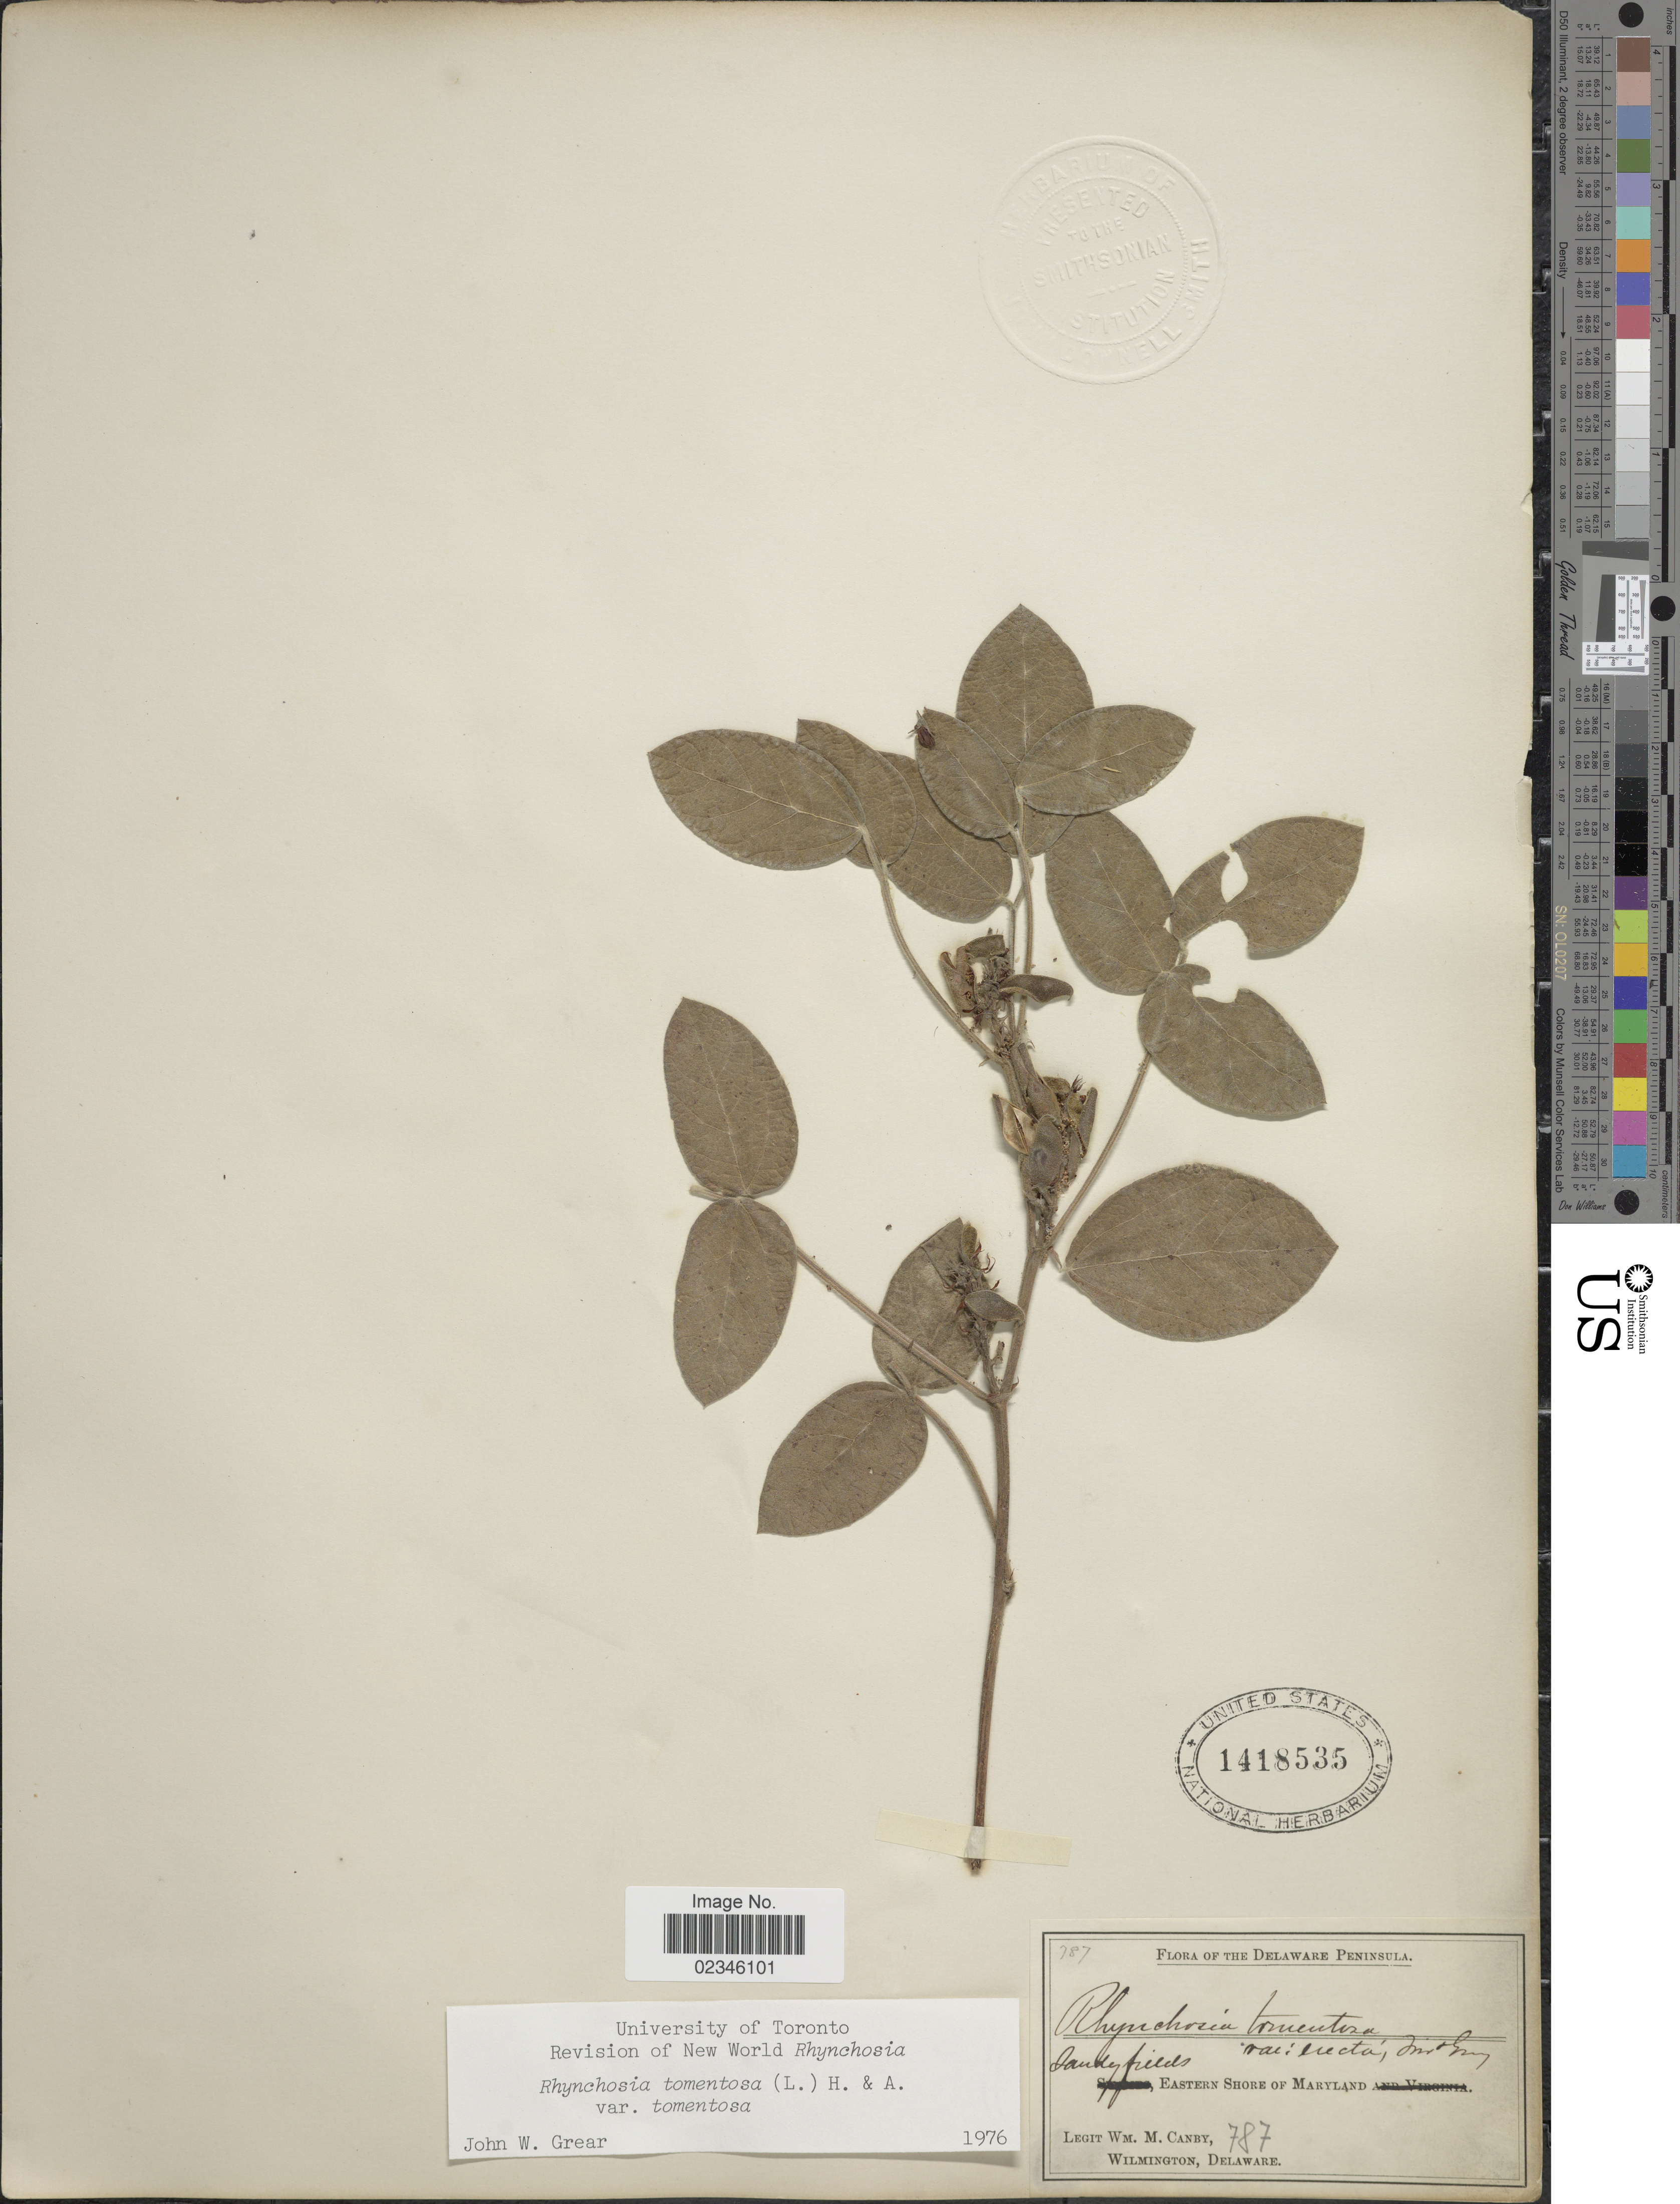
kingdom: Plantae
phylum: Tracheophyta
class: Magnoliopsida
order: Fabales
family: Fabaceae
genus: Rhynchosia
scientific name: Rhynchosia tomentosa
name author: (L.) Hook. & Arn.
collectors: W. M. Canby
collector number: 787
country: United States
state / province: Maryland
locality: Delaware Peninsula. Eastern Shore of Maryland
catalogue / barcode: US 1418535